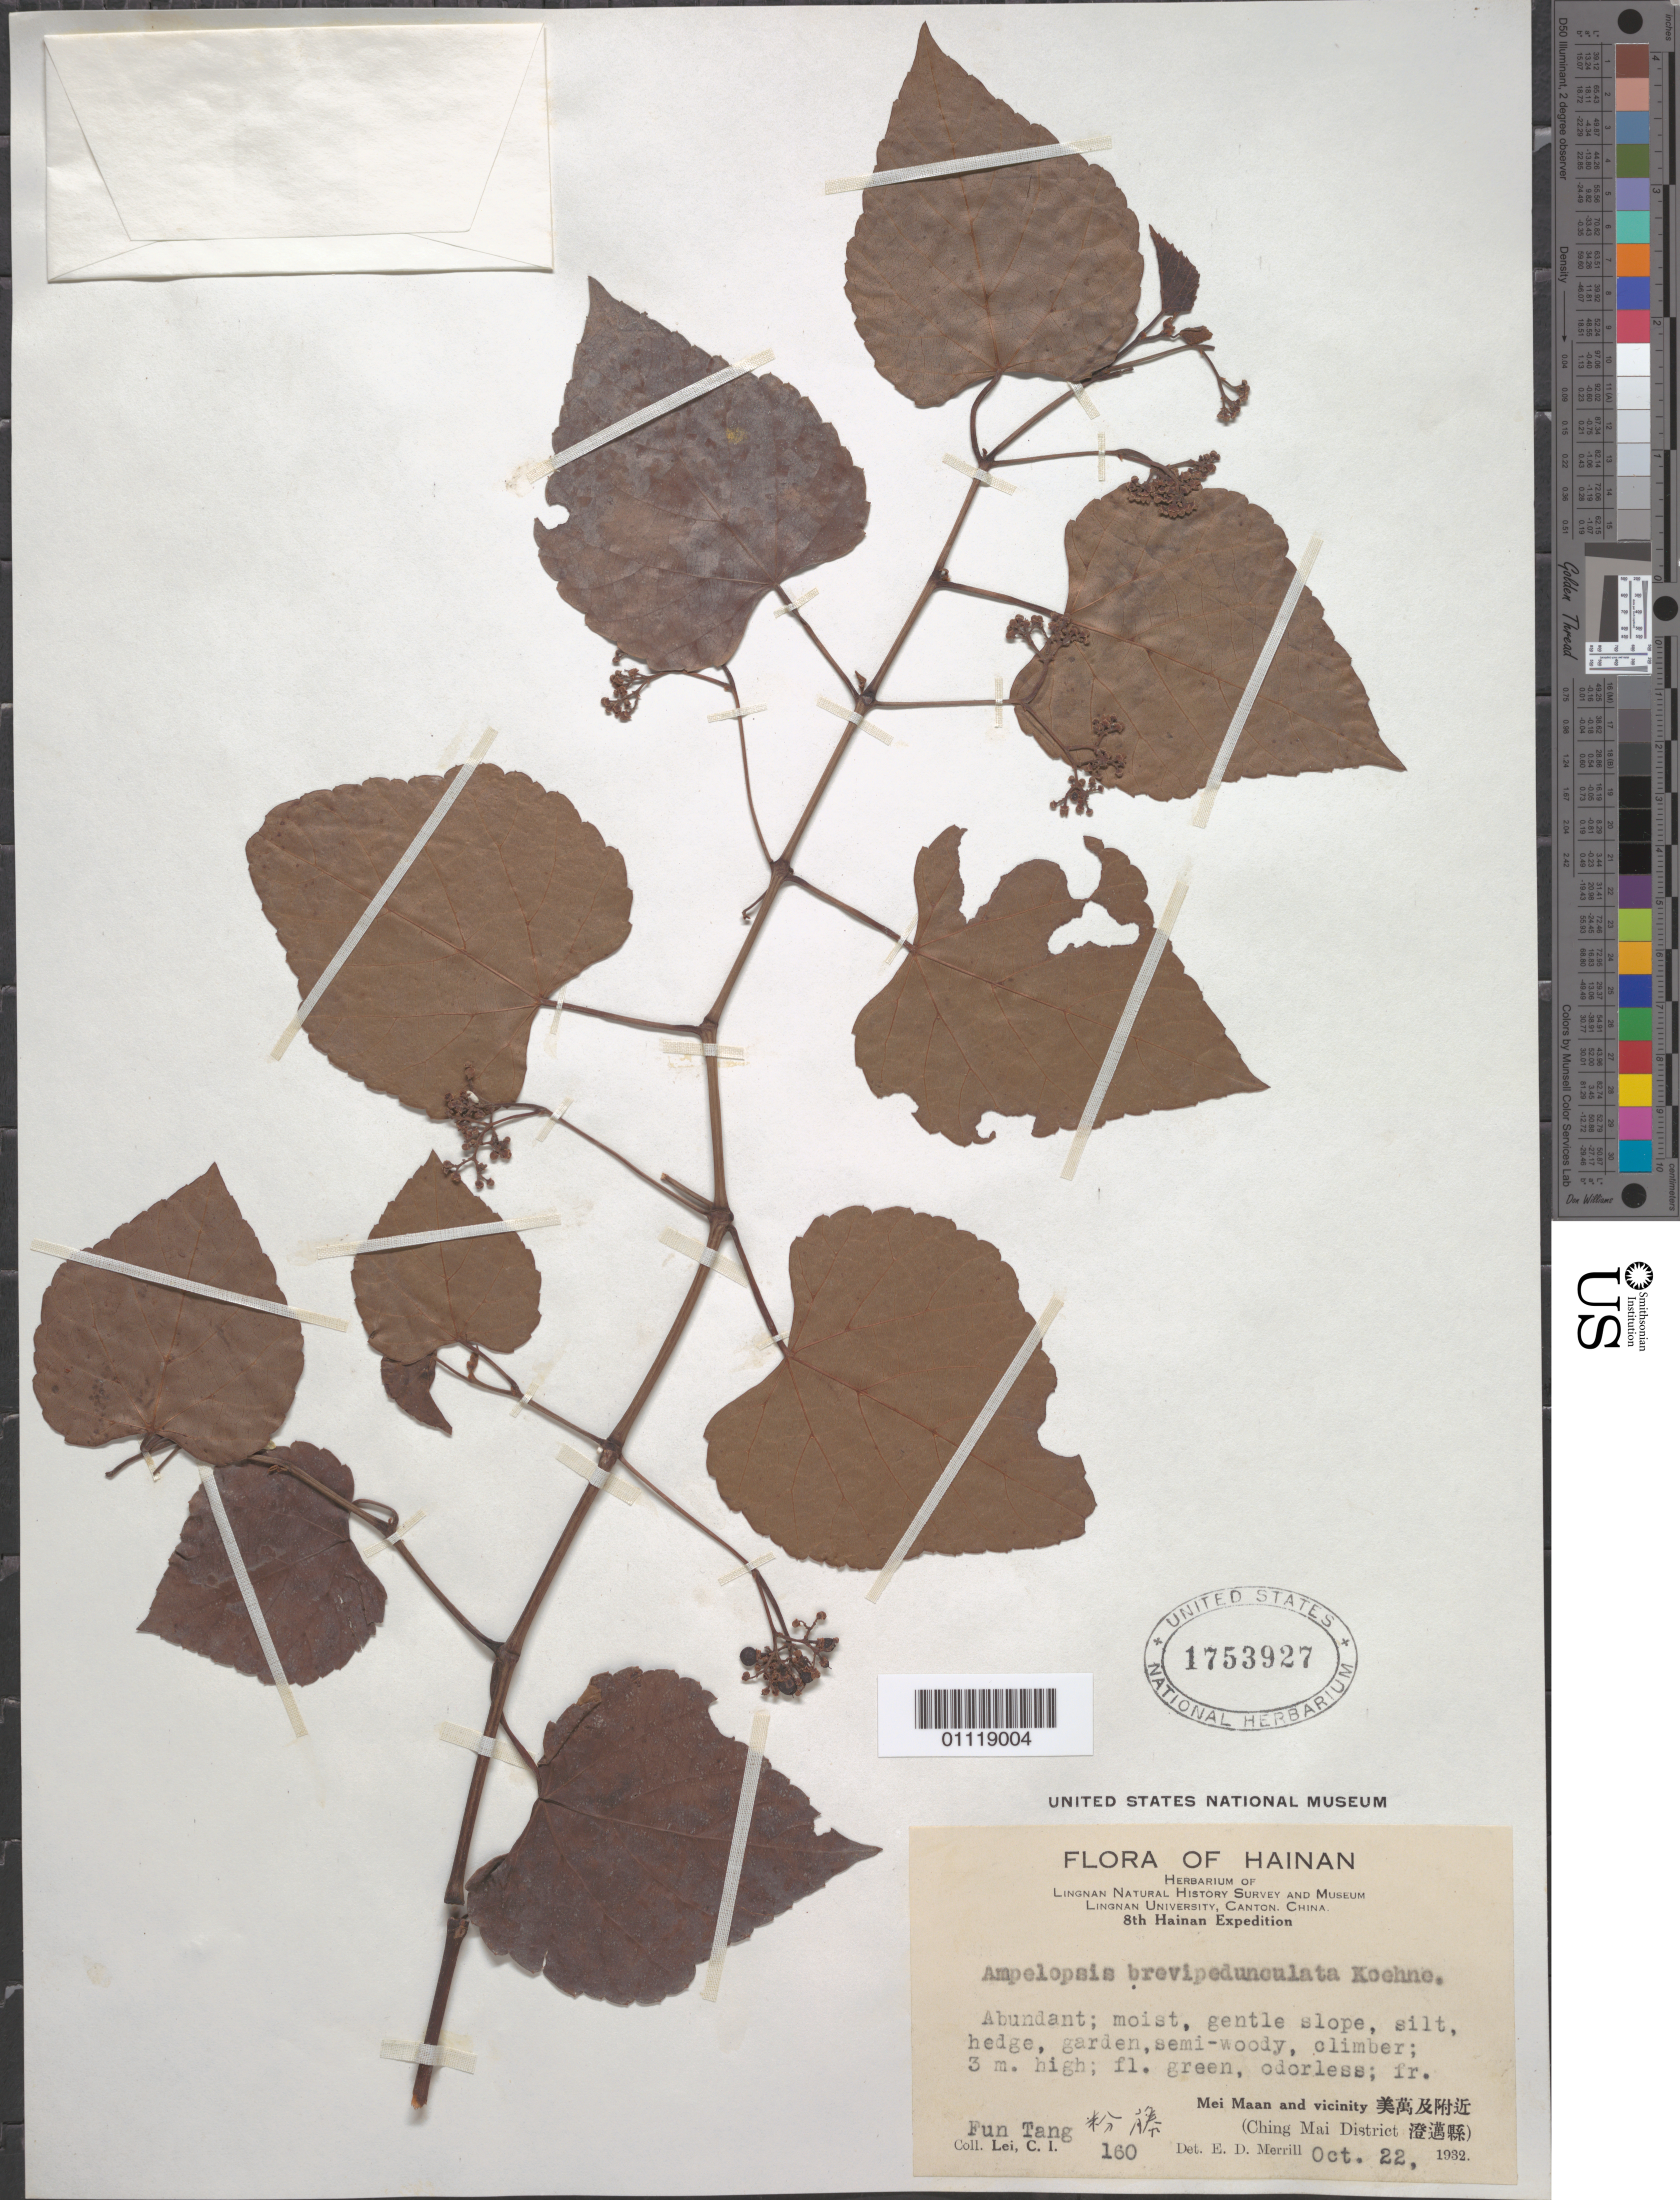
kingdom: Plantae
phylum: Tracheophyta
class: Magnoliopsida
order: Vitales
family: Vitaceae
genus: Ampelopsis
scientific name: Ampelopsis brevipedunculata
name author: (Maxim.) Trautv.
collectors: C. I. Lei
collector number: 160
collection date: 1932-10-22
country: China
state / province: Hainan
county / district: Ching Mai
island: Hainan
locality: Mei Maan and vicinity.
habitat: Moist, gentle slope, silt, hedge, garden, semi-woody, climber.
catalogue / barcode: US 1753927